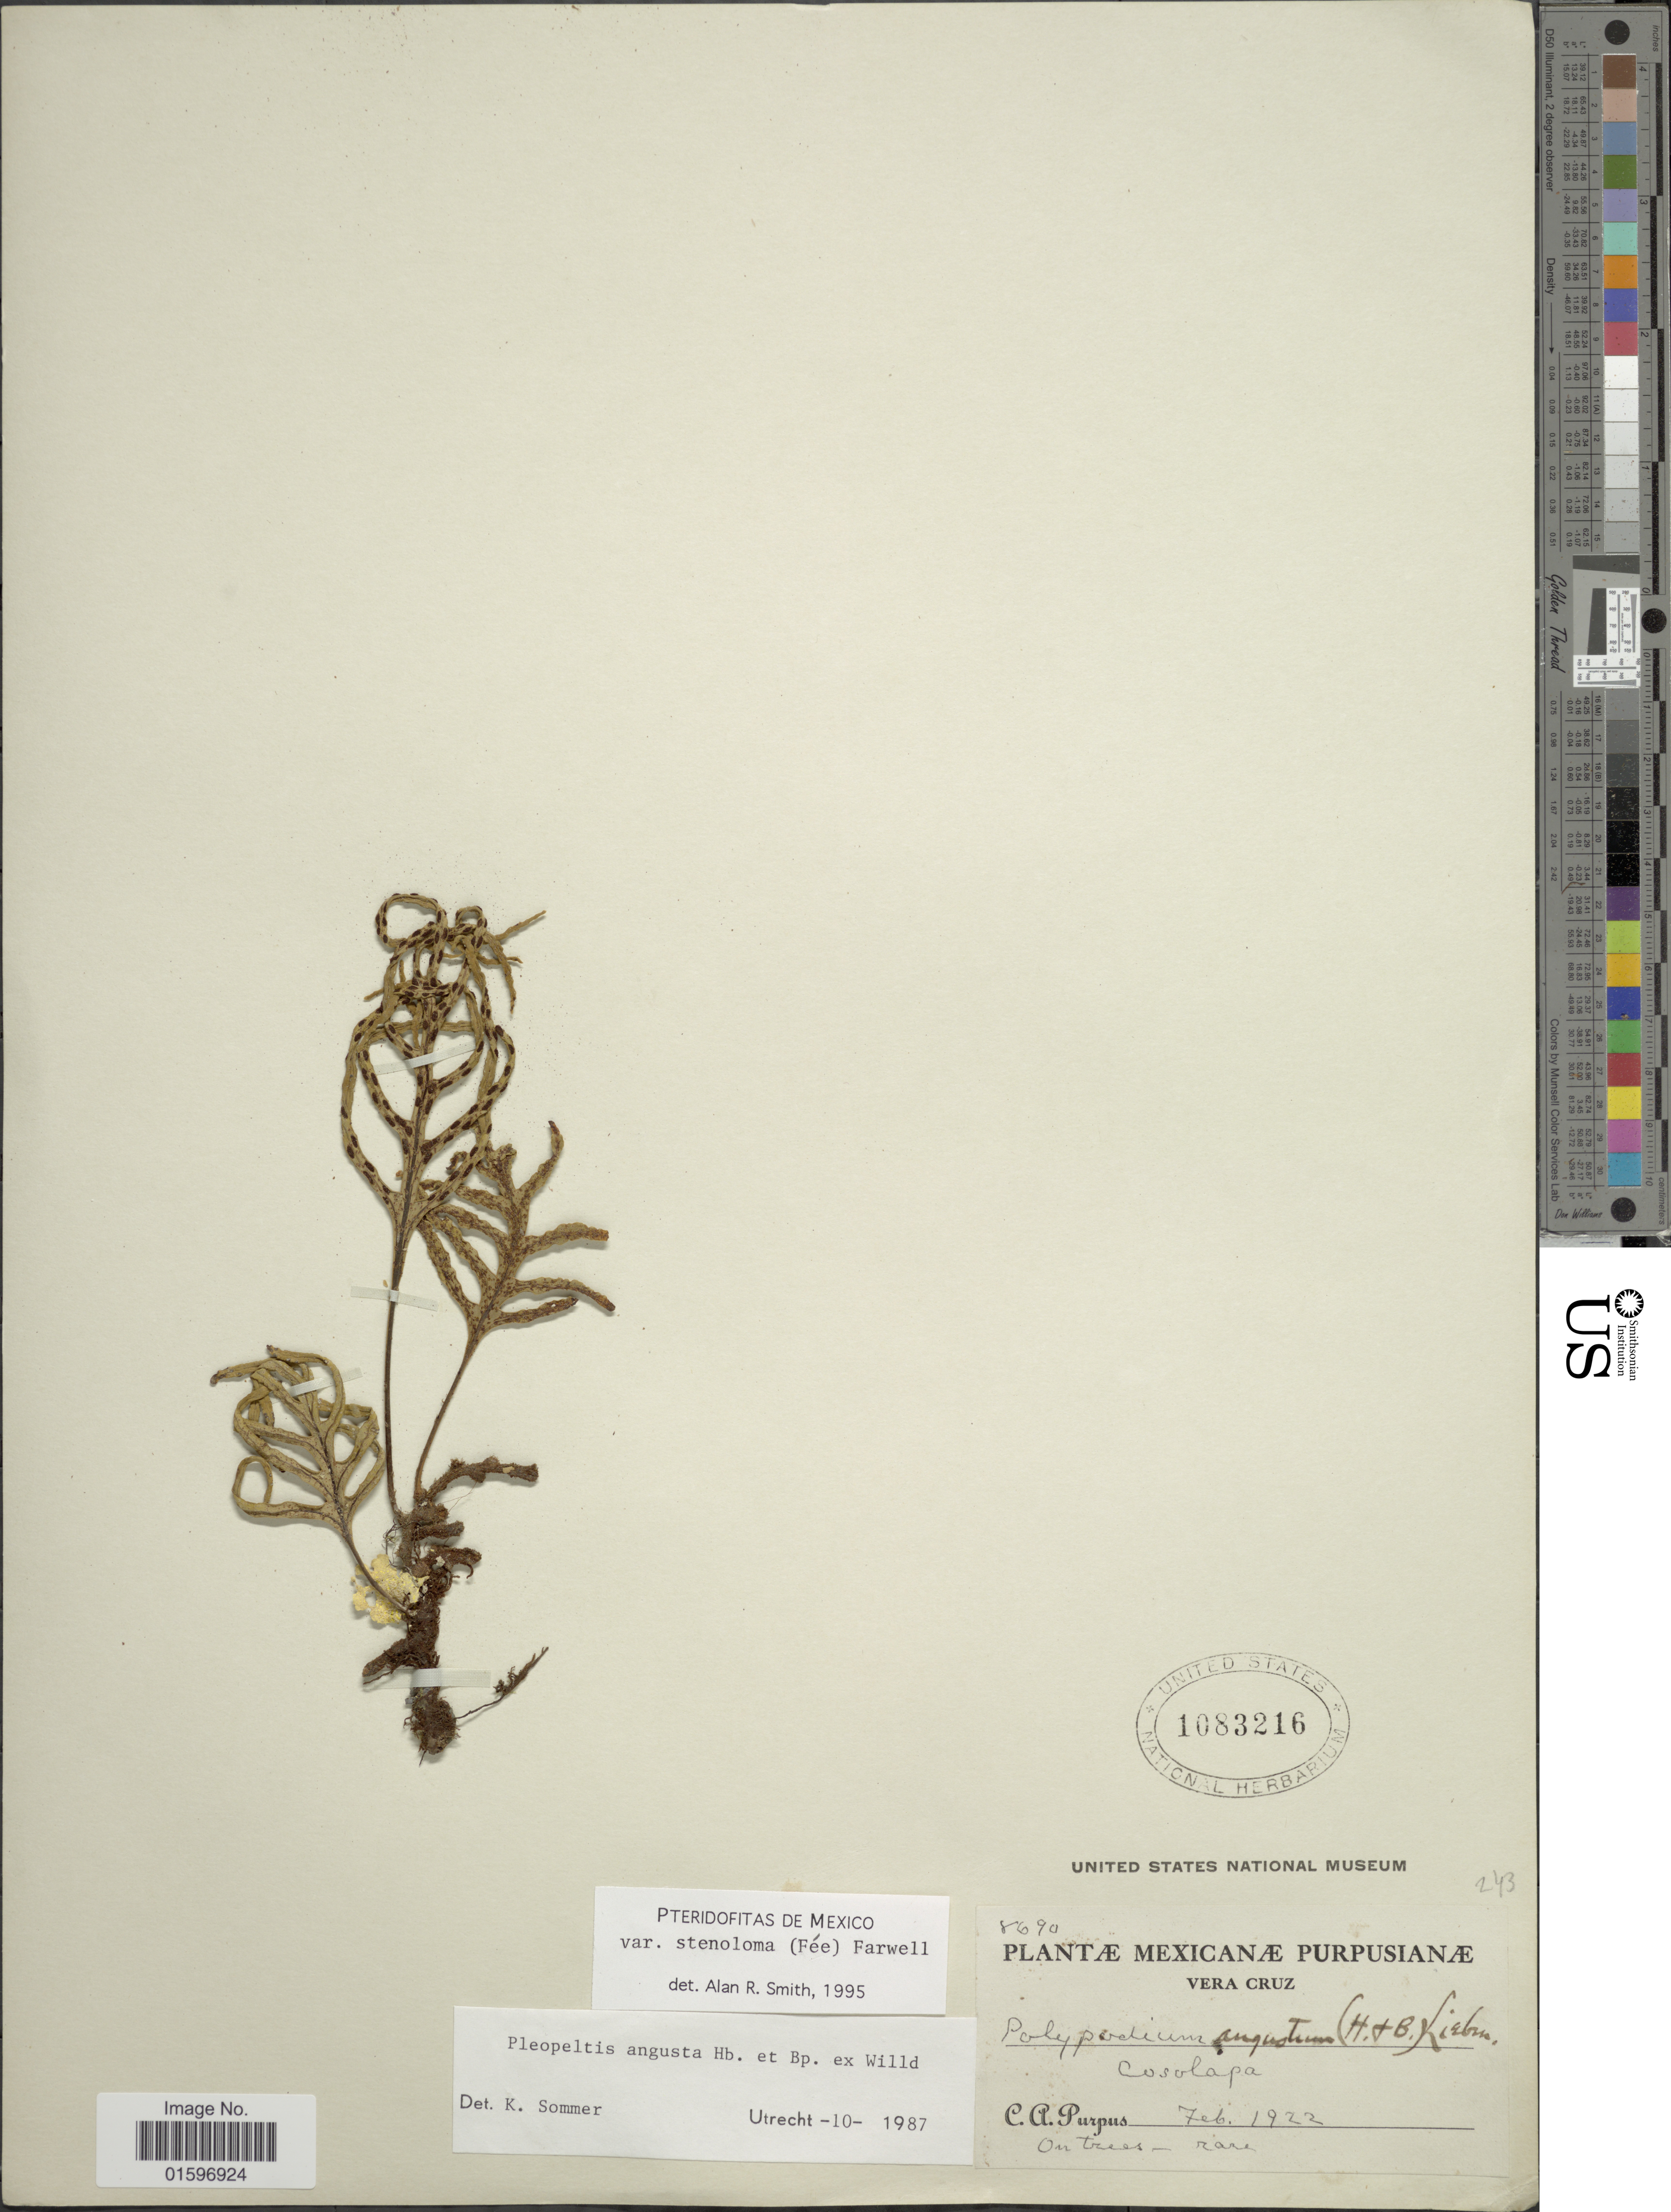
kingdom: Plantae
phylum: Tracheophyta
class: Polypodiopsida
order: Polypodiales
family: Polypodiaceae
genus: Pleopeltis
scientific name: Pleopeltis angusta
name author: Humb. & Bonap. ex Willd.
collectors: C. A. Purpus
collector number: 8690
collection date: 1922-02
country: Mexico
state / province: Veracruz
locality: Vera Cruz. Cosolapa.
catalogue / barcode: US 1083216